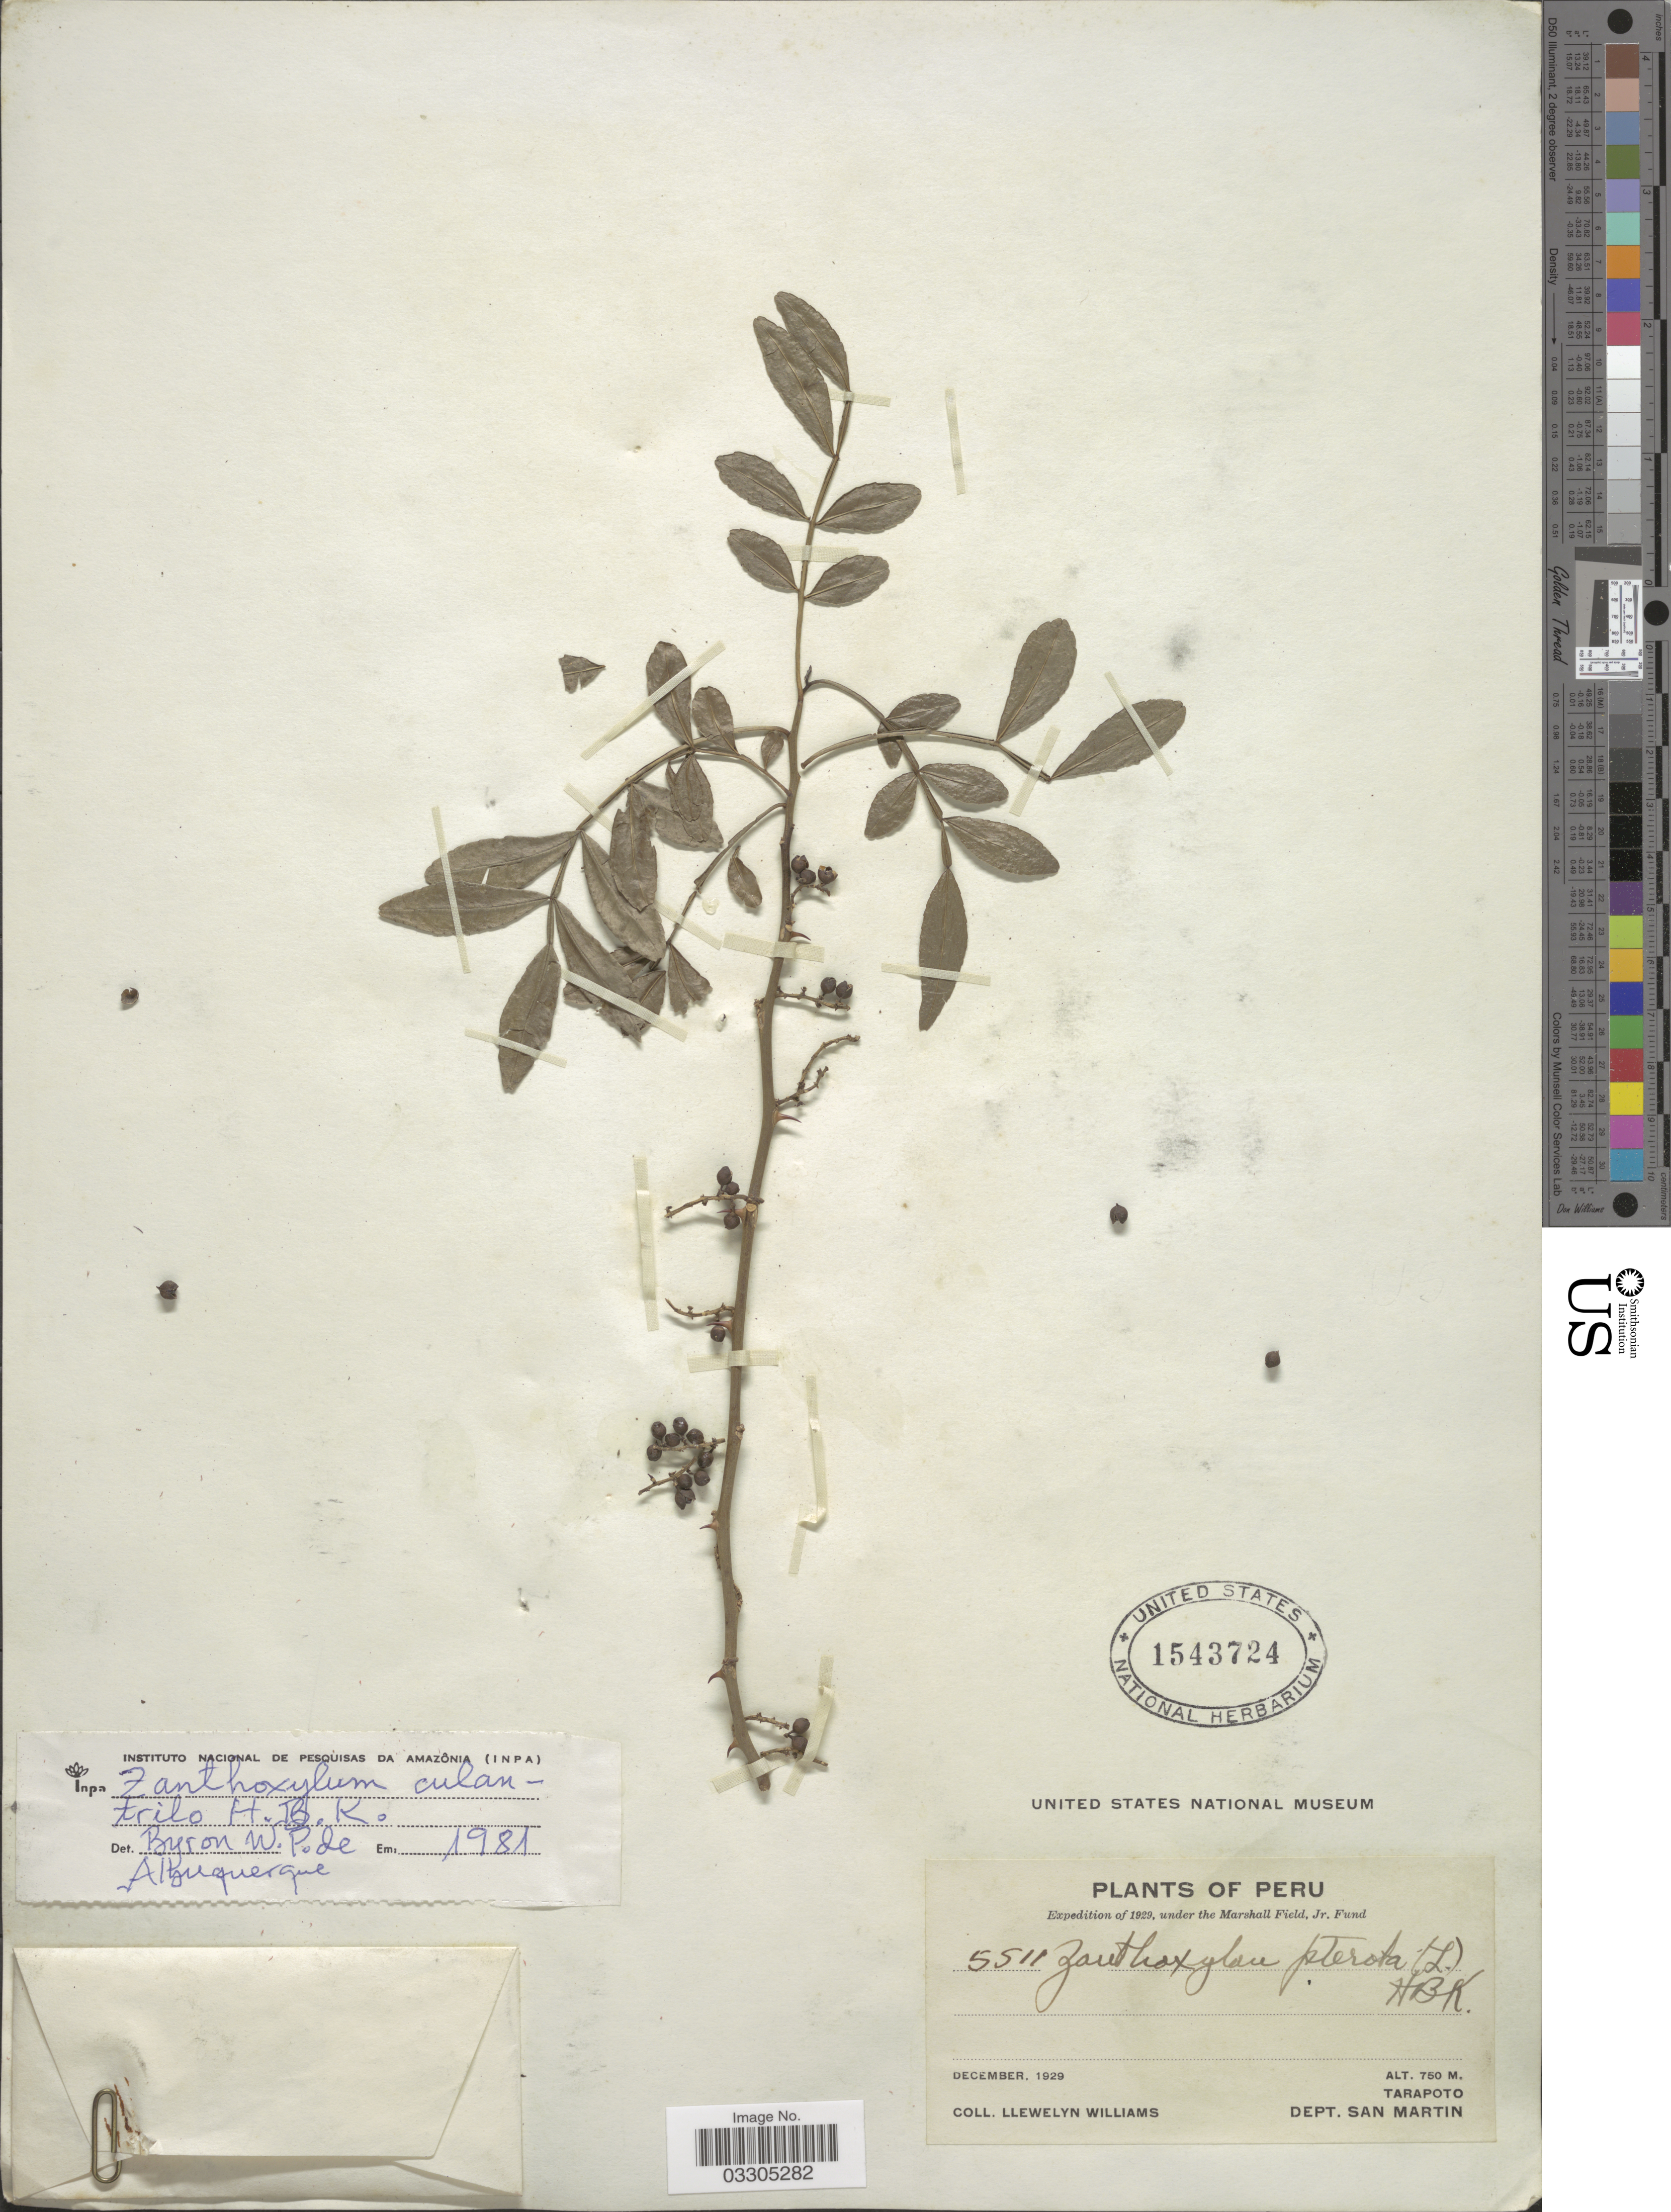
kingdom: Plantae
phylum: Tracheophyta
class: Magnoliopsida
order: Sapindales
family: Rutaceae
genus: Zanthoxylum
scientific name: Zanthoxylum fagara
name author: (L.) Sarg.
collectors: Ll. Williams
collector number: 5511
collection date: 1929-12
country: Peru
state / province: San Martín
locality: Tarapoto. Dept. San Martin.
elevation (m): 750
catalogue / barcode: US 1543724